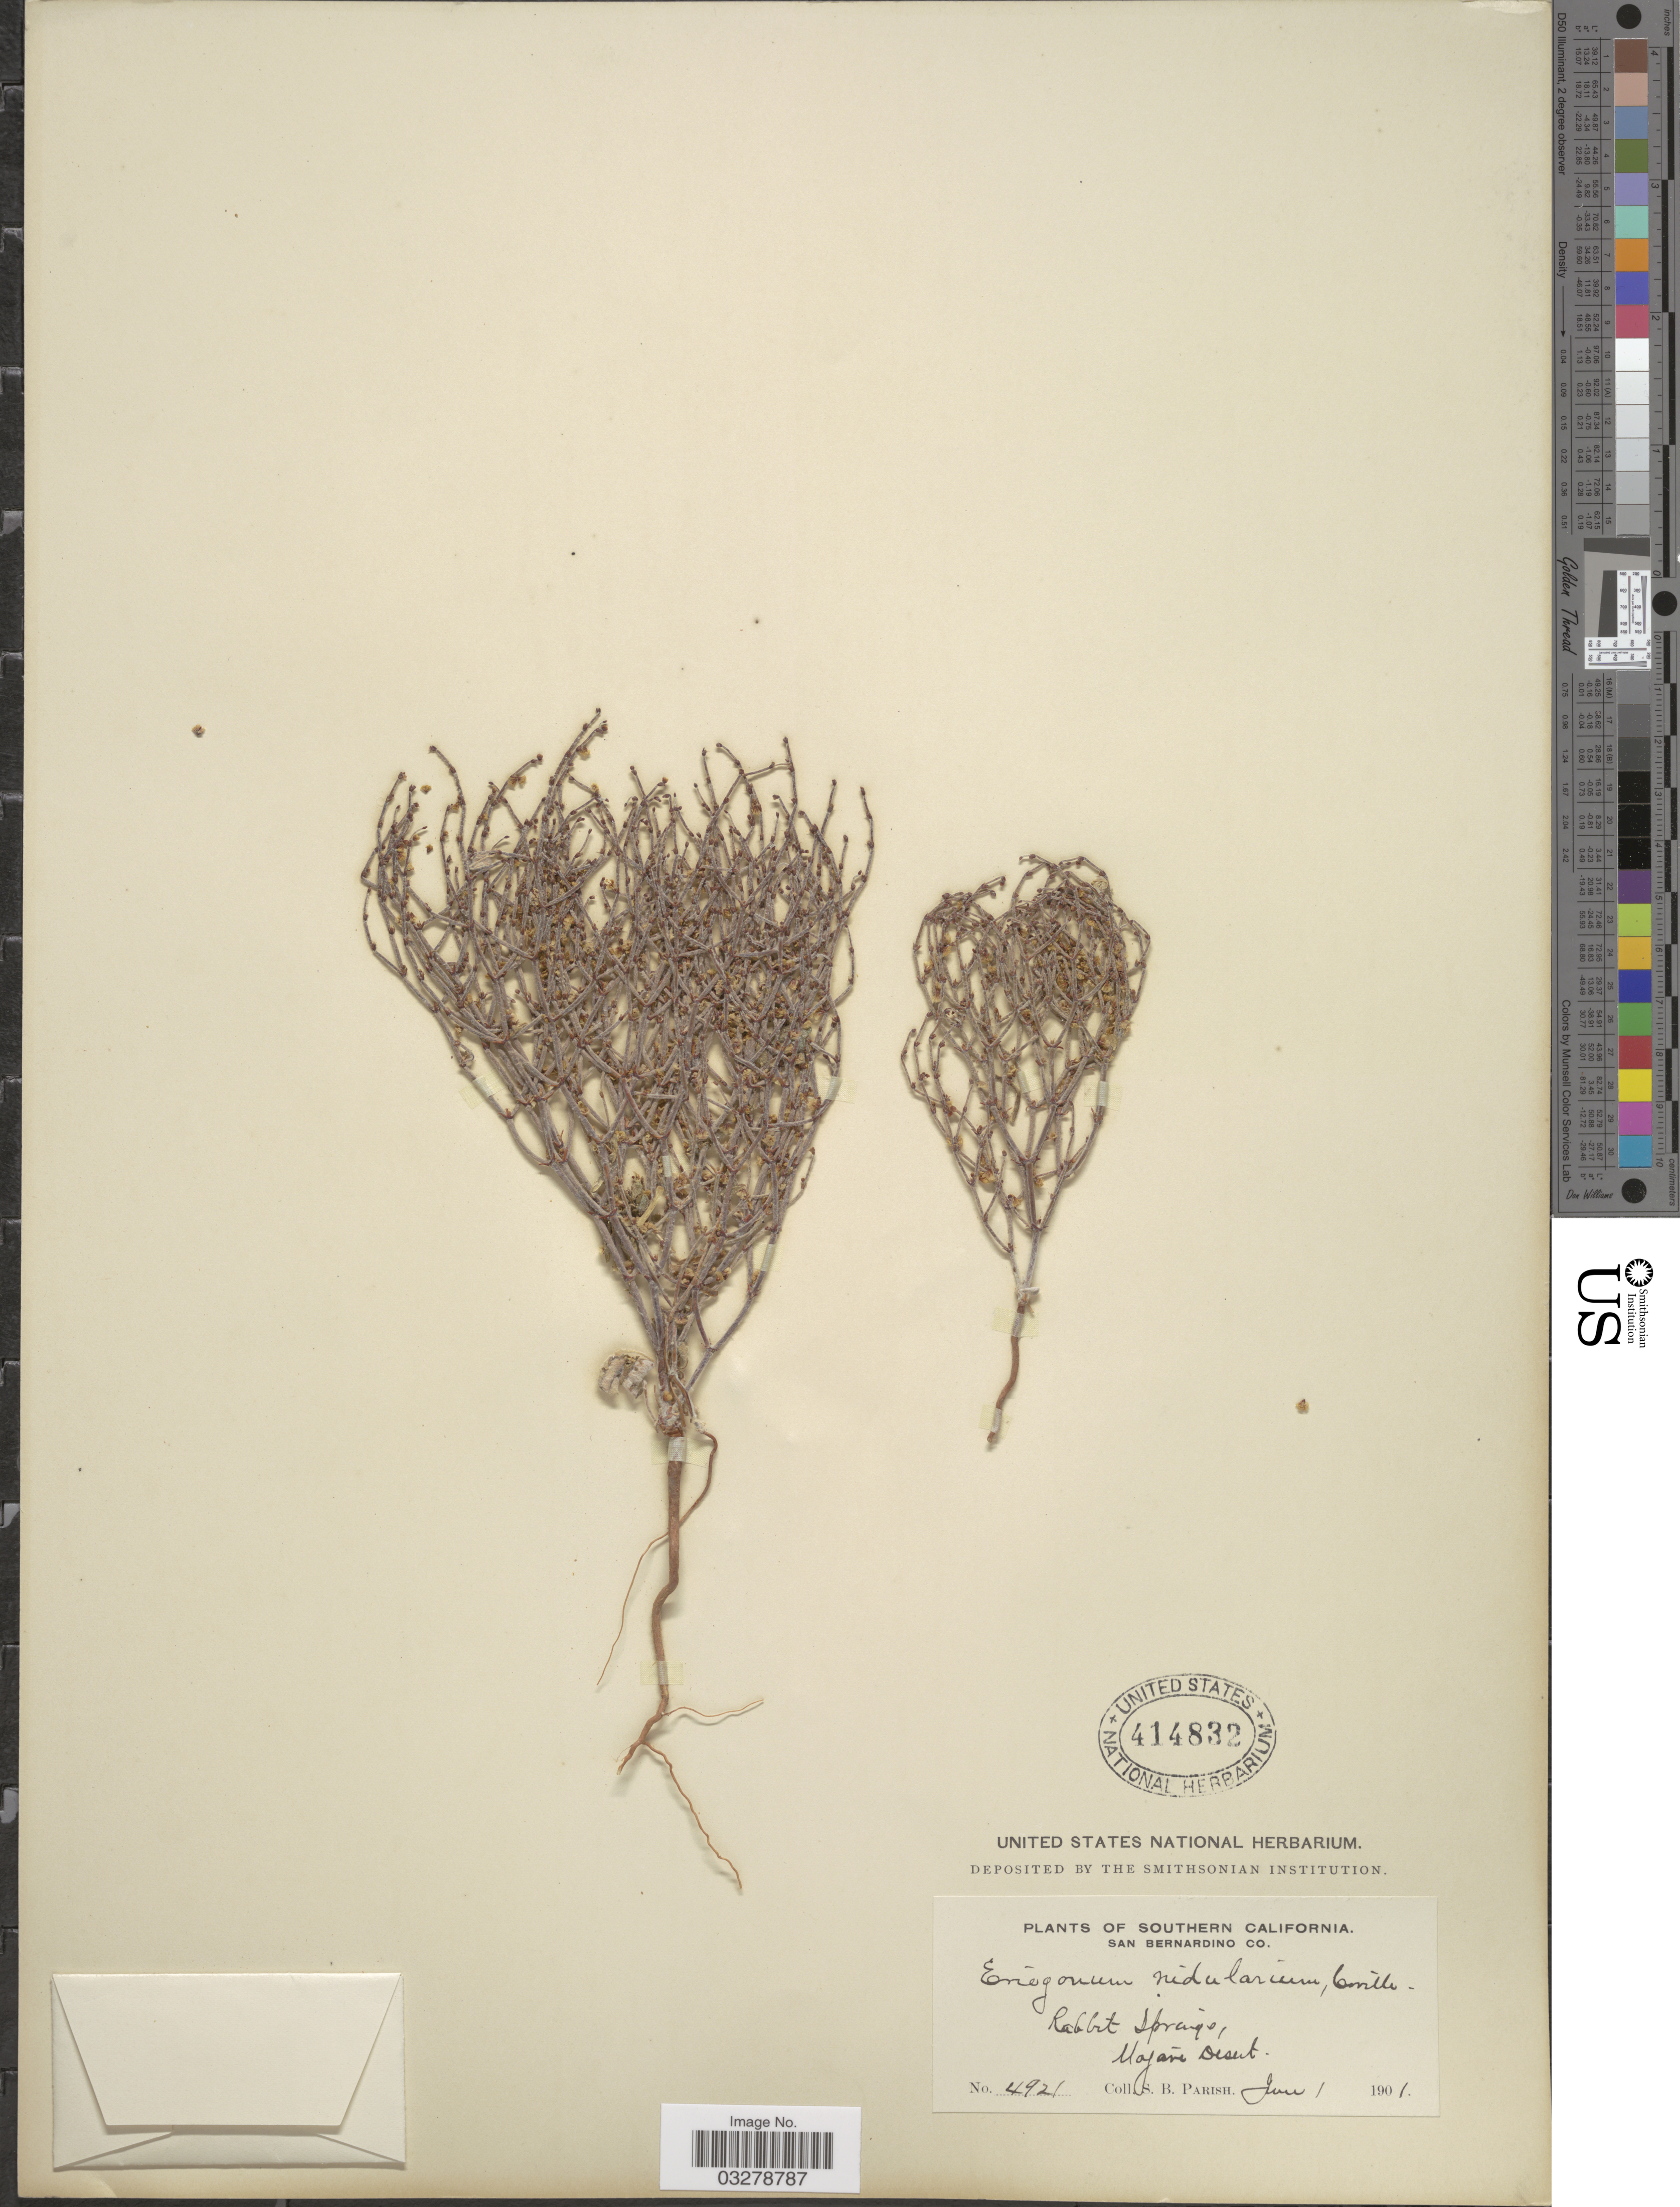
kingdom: Plantae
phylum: Tracheophyta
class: Magnoliopsida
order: Caryophyllales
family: Polygonaceae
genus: Eriogonum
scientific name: Eriogonum nidularium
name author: Coville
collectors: S. B. Parish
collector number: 4921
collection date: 1901-06-01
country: United States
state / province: California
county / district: San Bernardino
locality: Southern California. San Bernardino Co. Rabbit Springs, Mojave Desert.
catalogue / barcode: US 414832